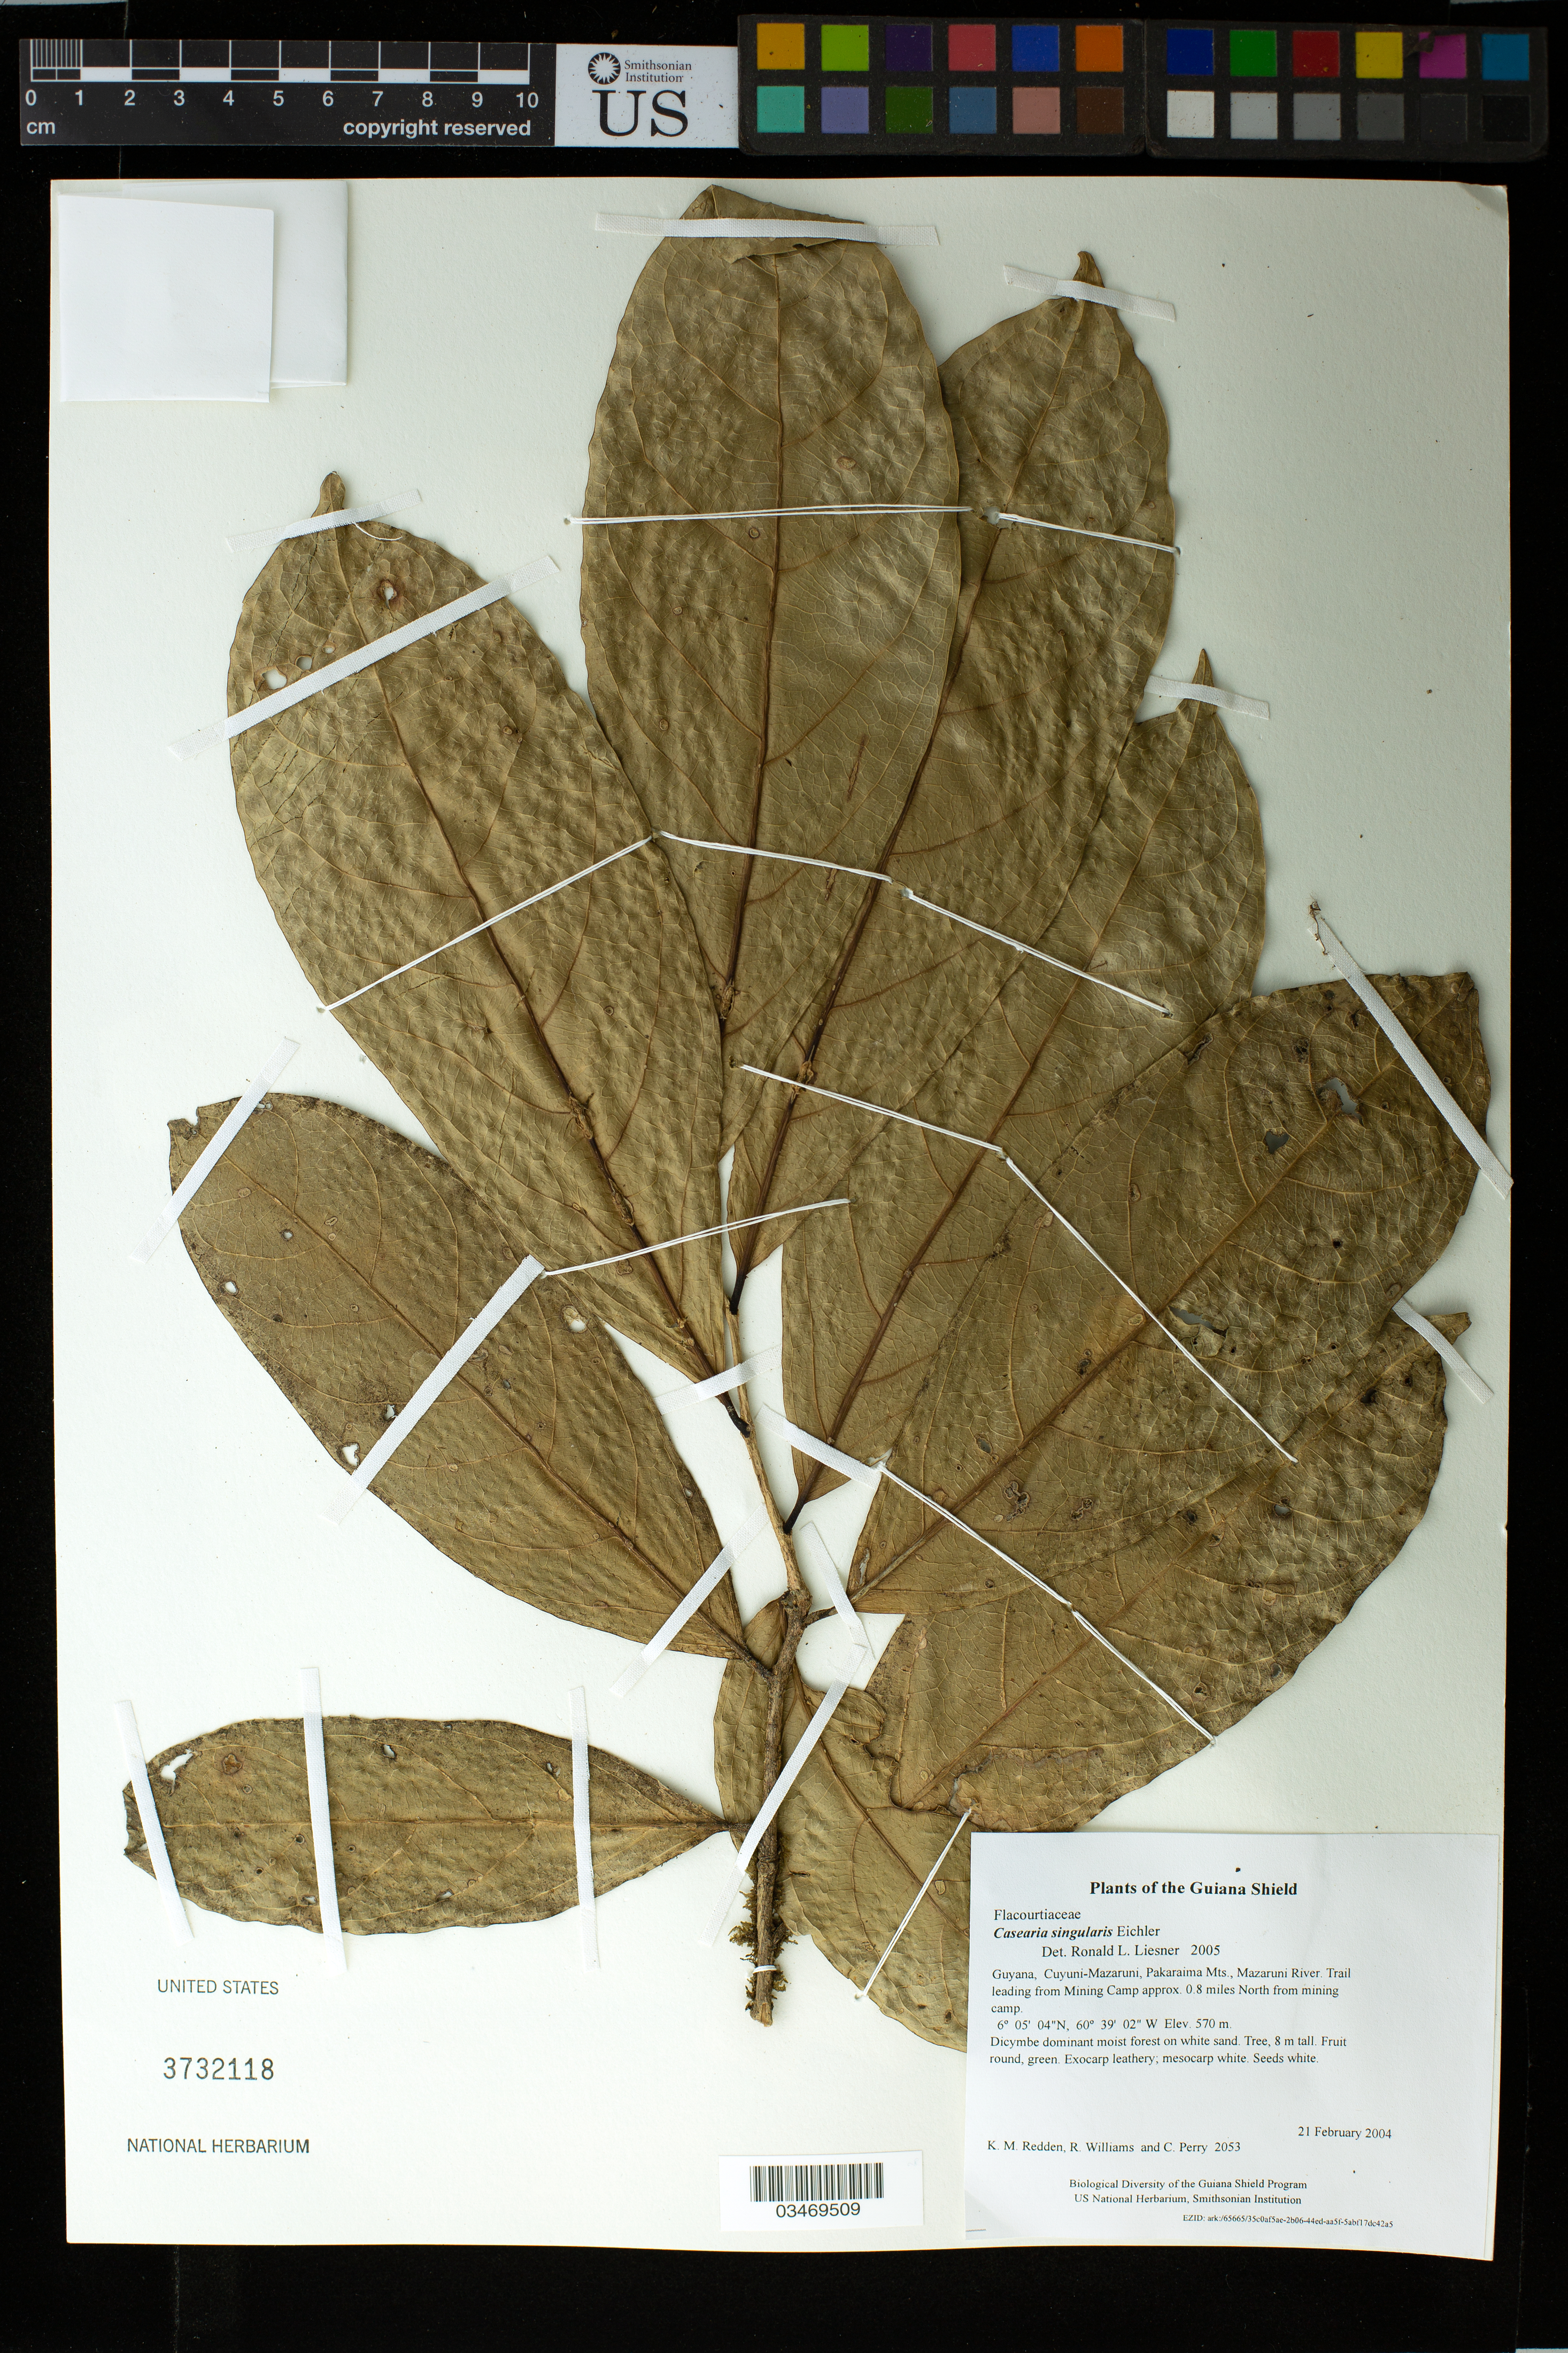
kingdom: Plantae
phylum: Tracheophyta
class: Magnoliopsida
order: Malpighiales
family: Salicaceae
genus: Casearia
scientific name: Casearia singularis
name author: Eichler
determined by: Liesner, R. L.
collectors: K. M. Redden, R. Williams & C. Perry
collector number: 2053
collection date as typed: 21 February 2004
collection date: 2004-02-21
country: Guyana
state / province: Cuyuni-Mazaruni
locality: Pakaraima Mts., Mazaruni River. Trail leading from Mining Camp approx. 0.8 miles North from mining camp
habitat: Dicymbe dominant moist forest on white sand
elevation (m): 570